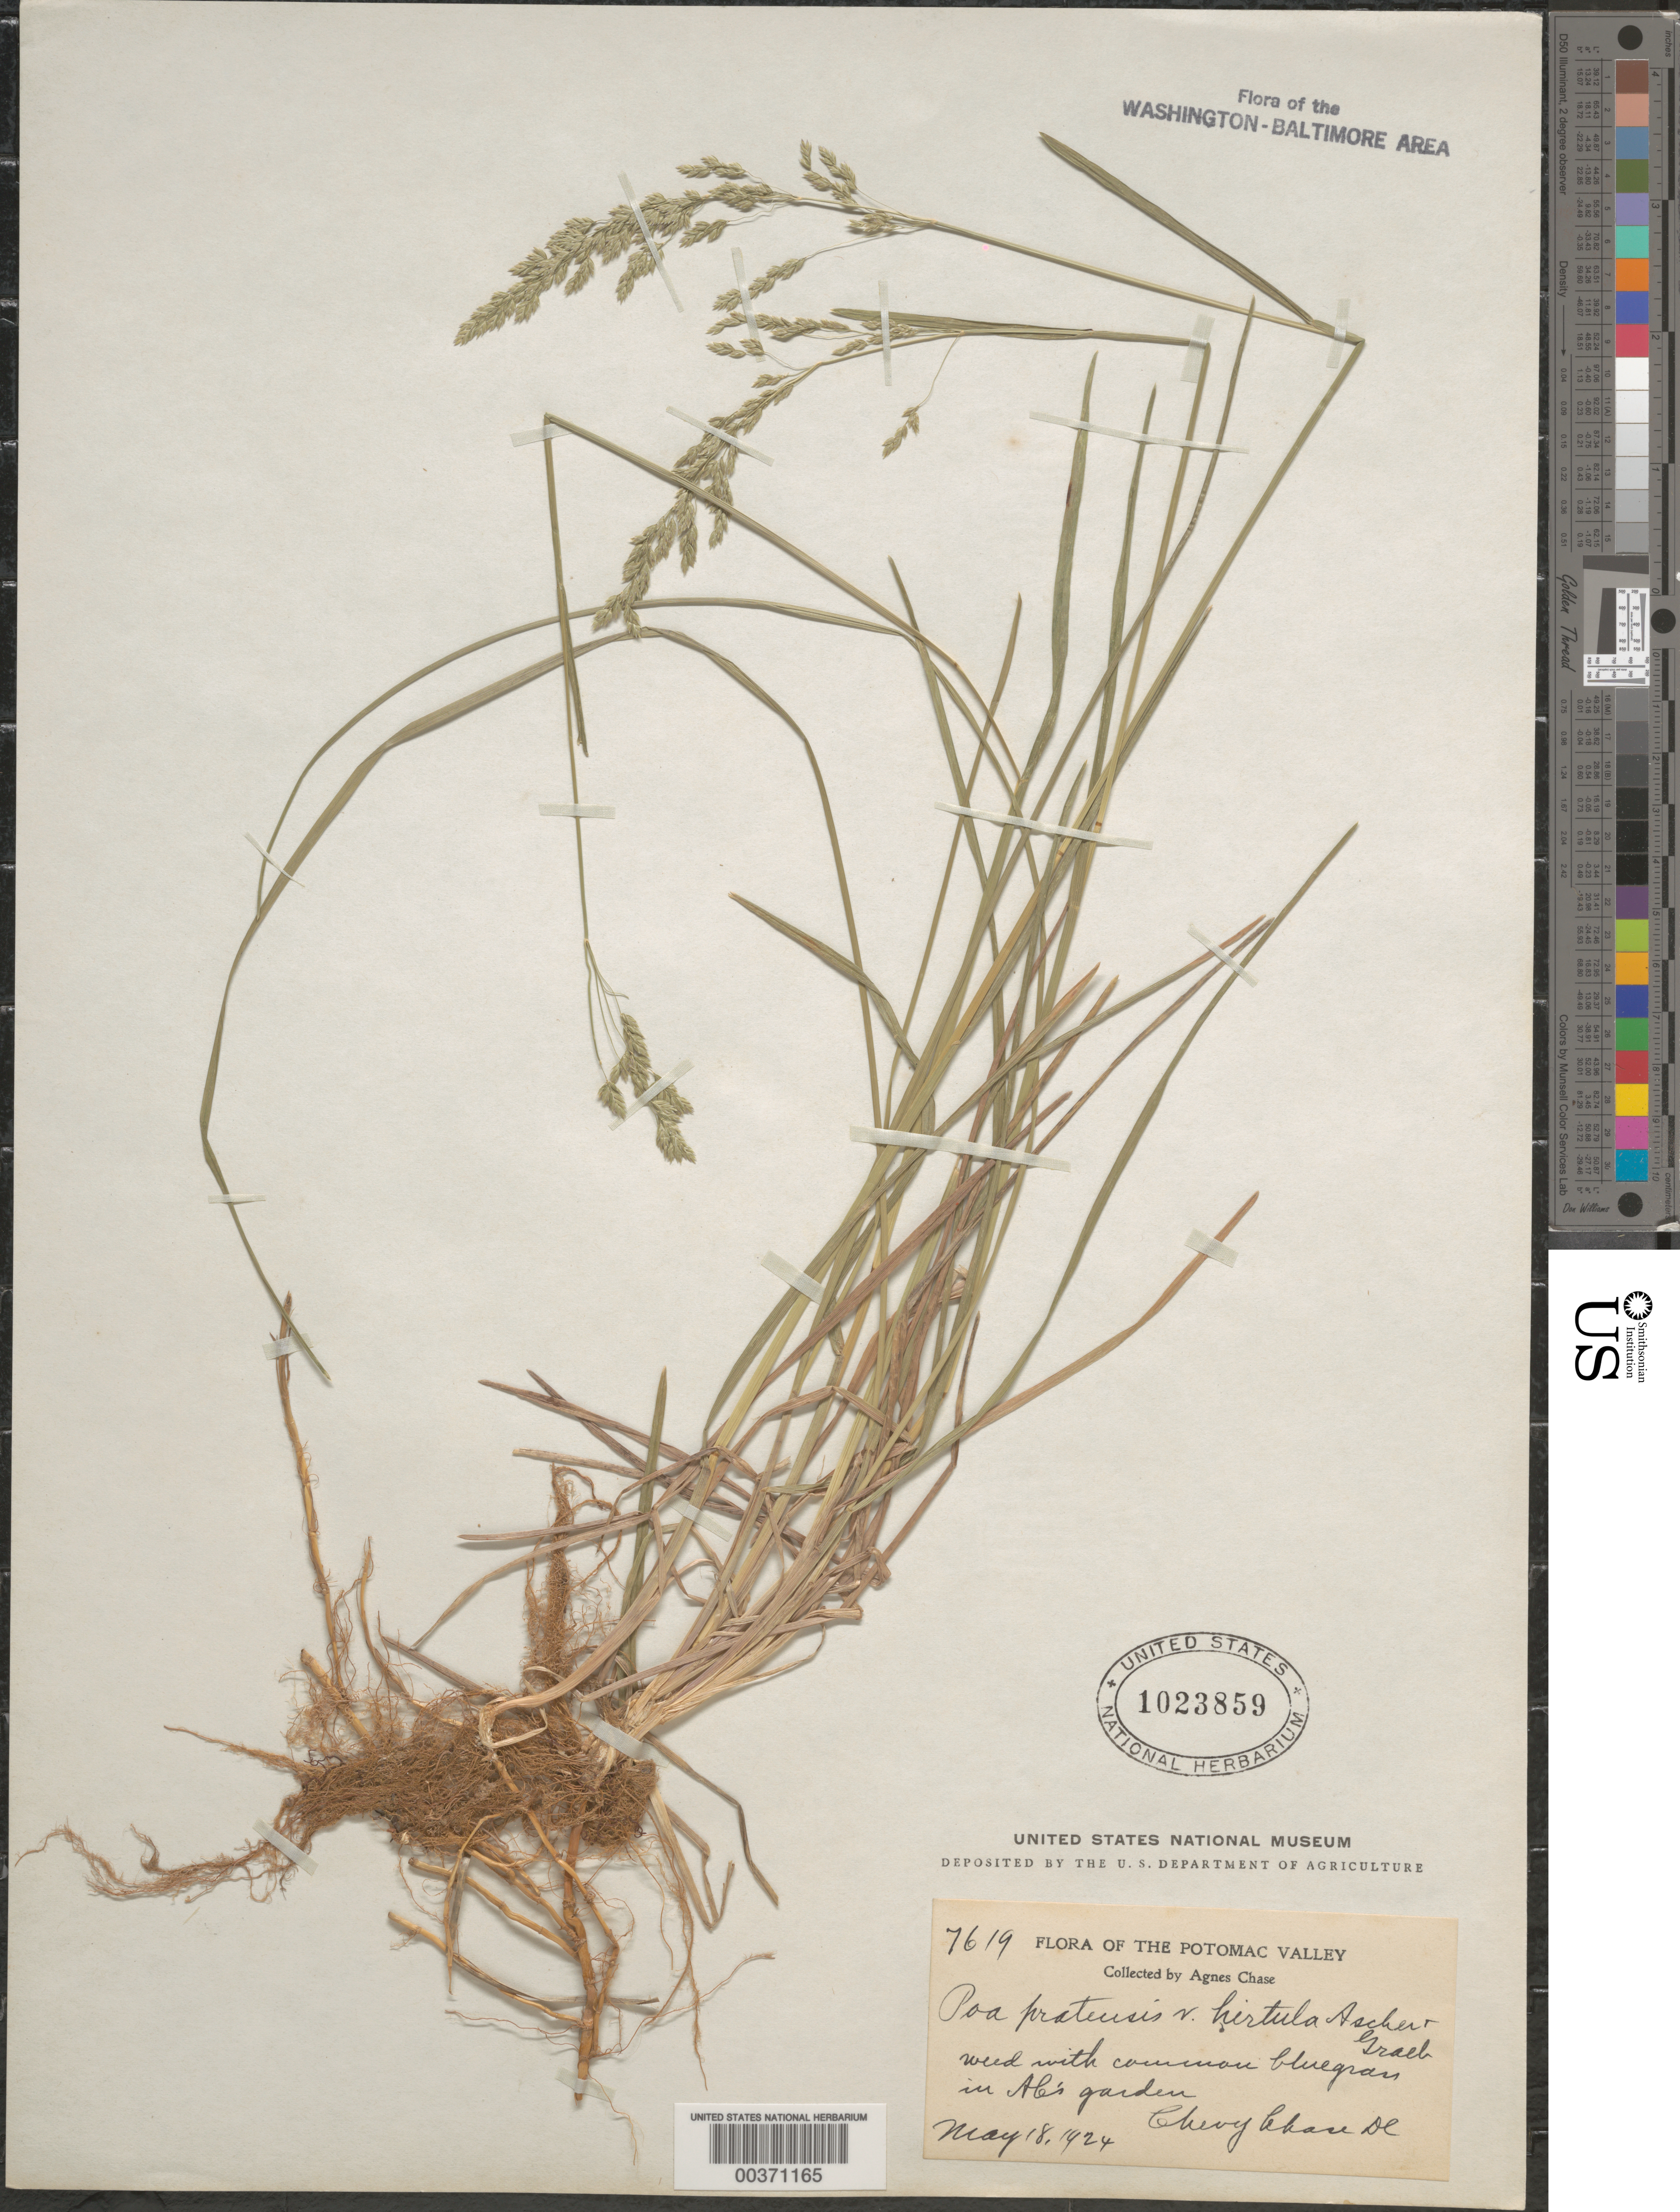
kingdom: Plantae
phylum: Tracheophyta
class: Liliopsida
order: Poales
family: Poaceae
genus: Poa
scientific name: Poa pratensis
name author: L.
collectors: A. Chase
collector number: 7619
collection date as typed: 18 May 1924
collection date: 1924-05-18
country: United States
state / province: District of Columbia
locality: Chevy Chase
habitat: Weed with common bluegrass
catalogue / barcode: US 1023859